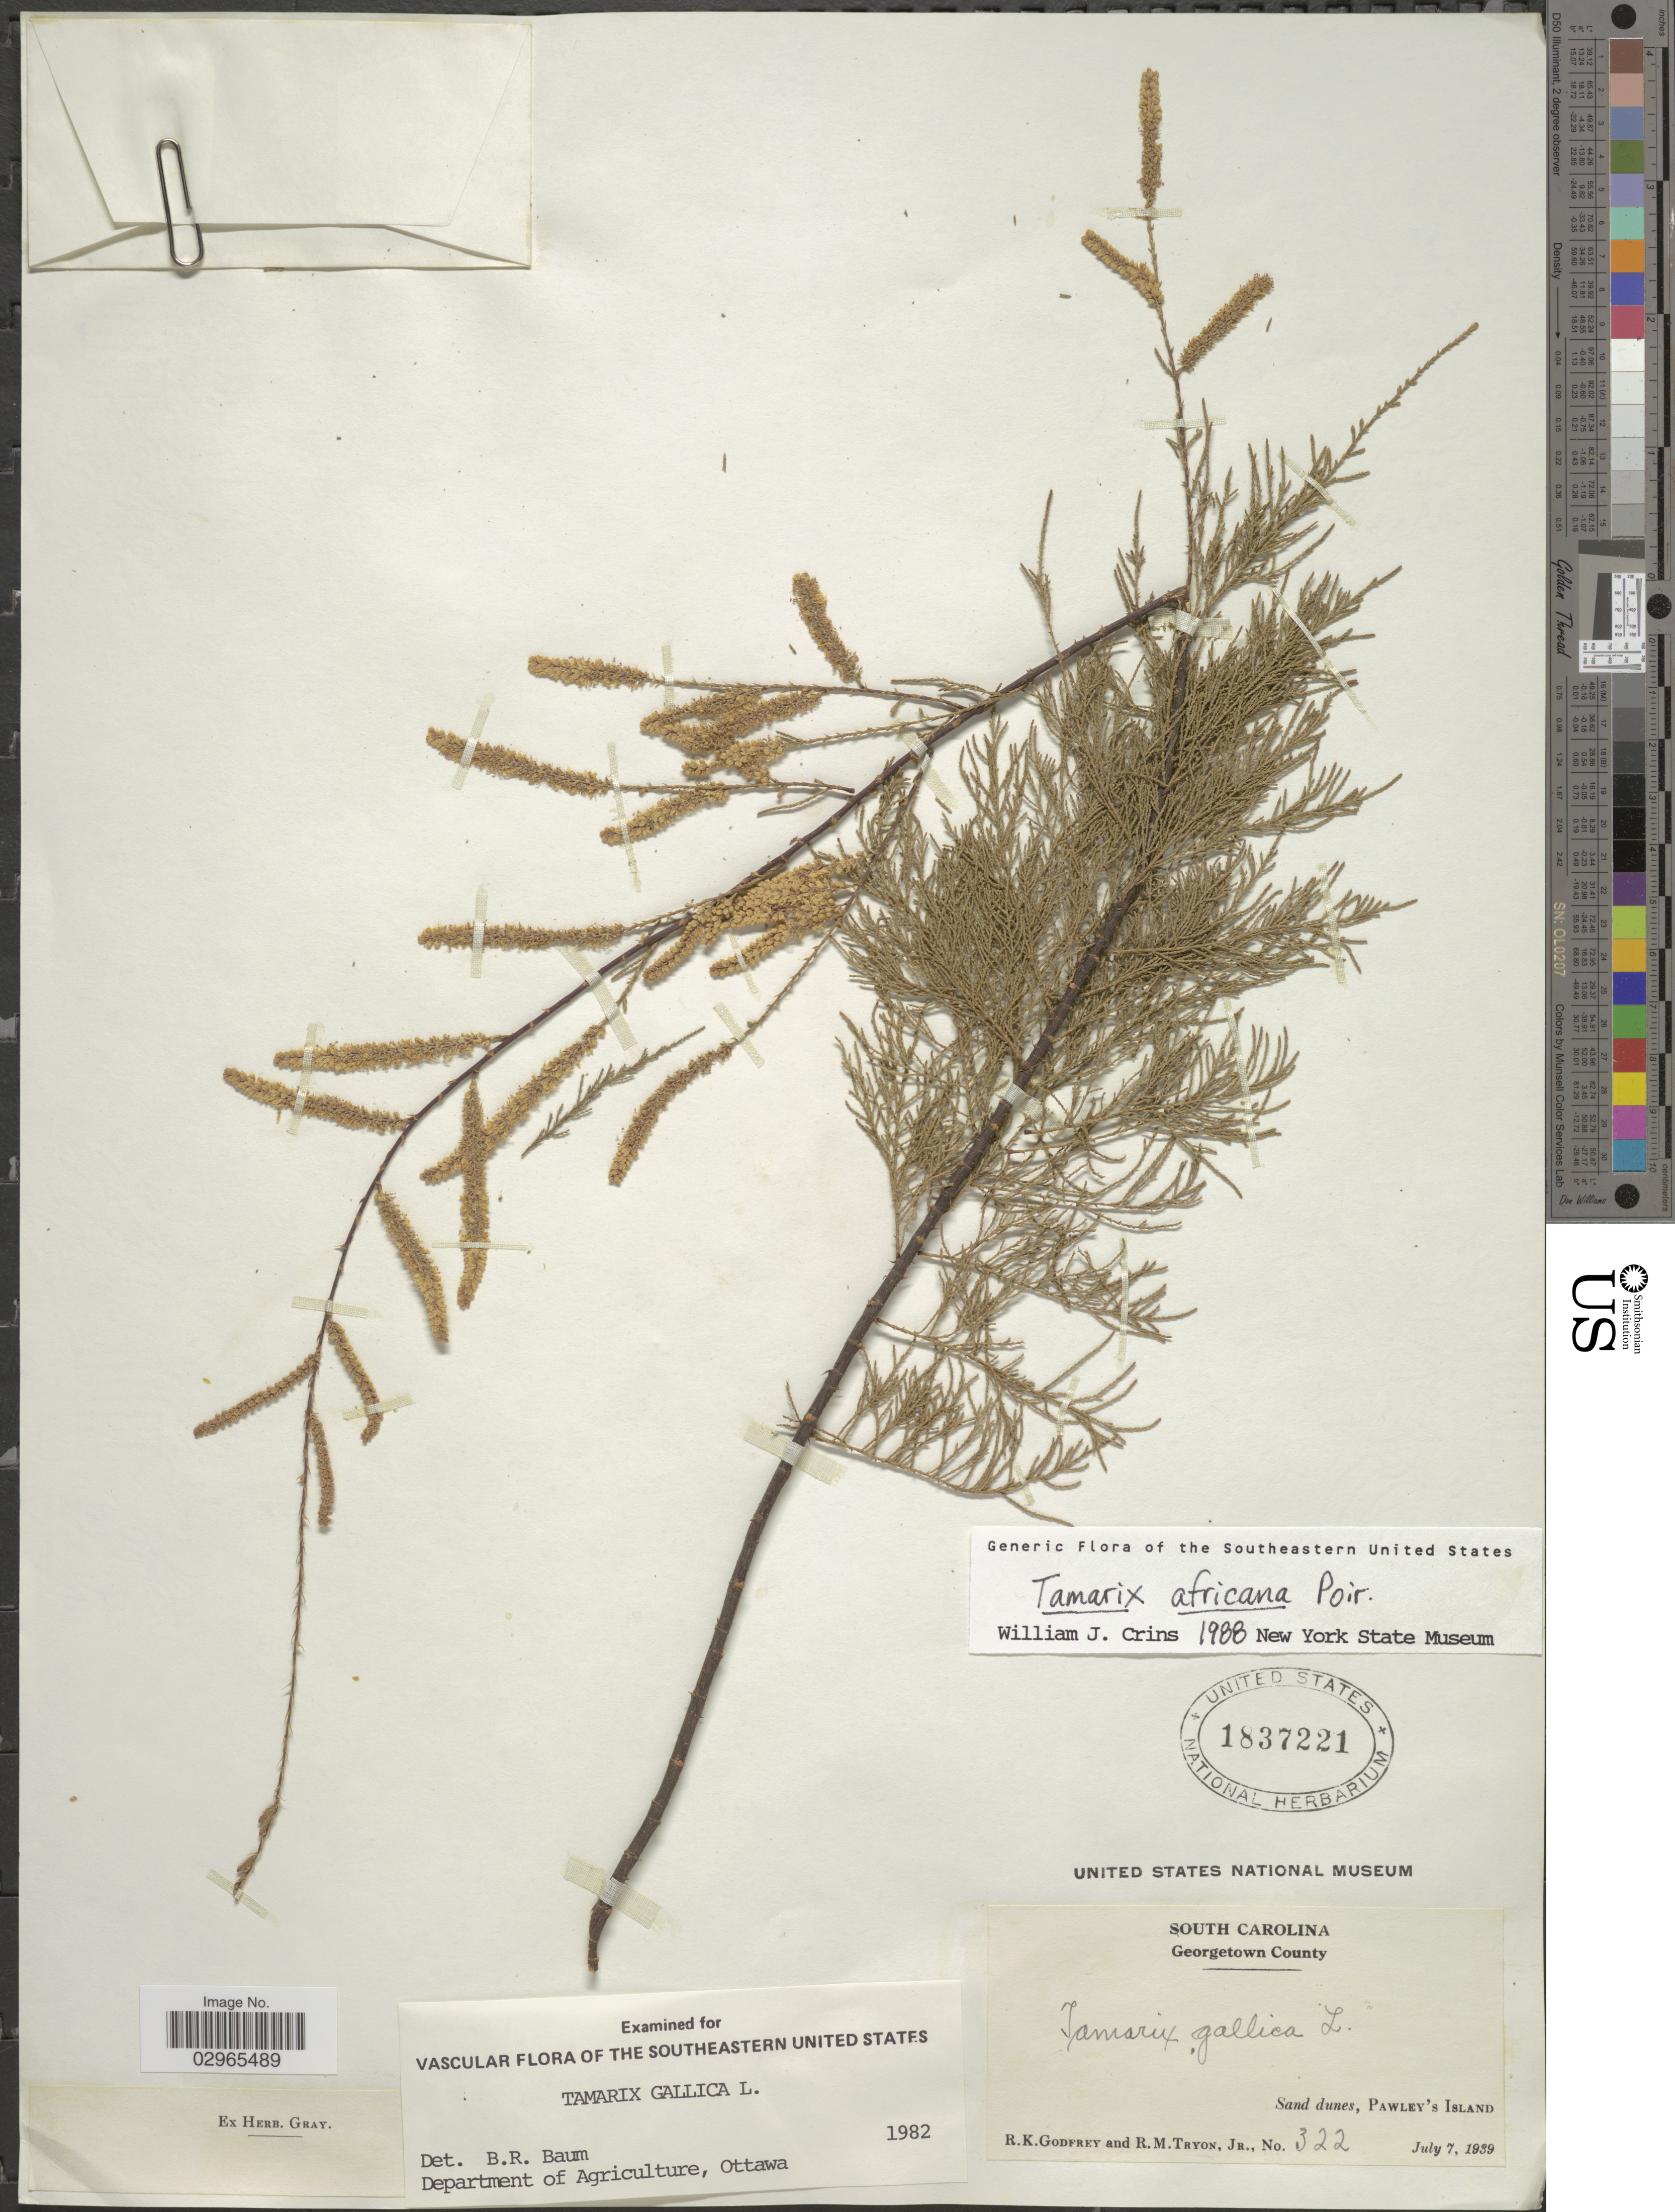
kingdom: Plantae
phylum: Tracheophyta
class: Magnoliopsida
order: Caryophyllales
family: Tamaricaceae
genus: Tamarix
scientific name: Tamarix africana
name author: Poir.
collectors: R. K. Godfrey & R. Tryon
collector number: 322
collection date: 1939-07-07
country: United States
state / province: South Carolina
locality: Georgetown County. Sand dunes, Pawley's Island.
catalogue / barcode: US 1837221